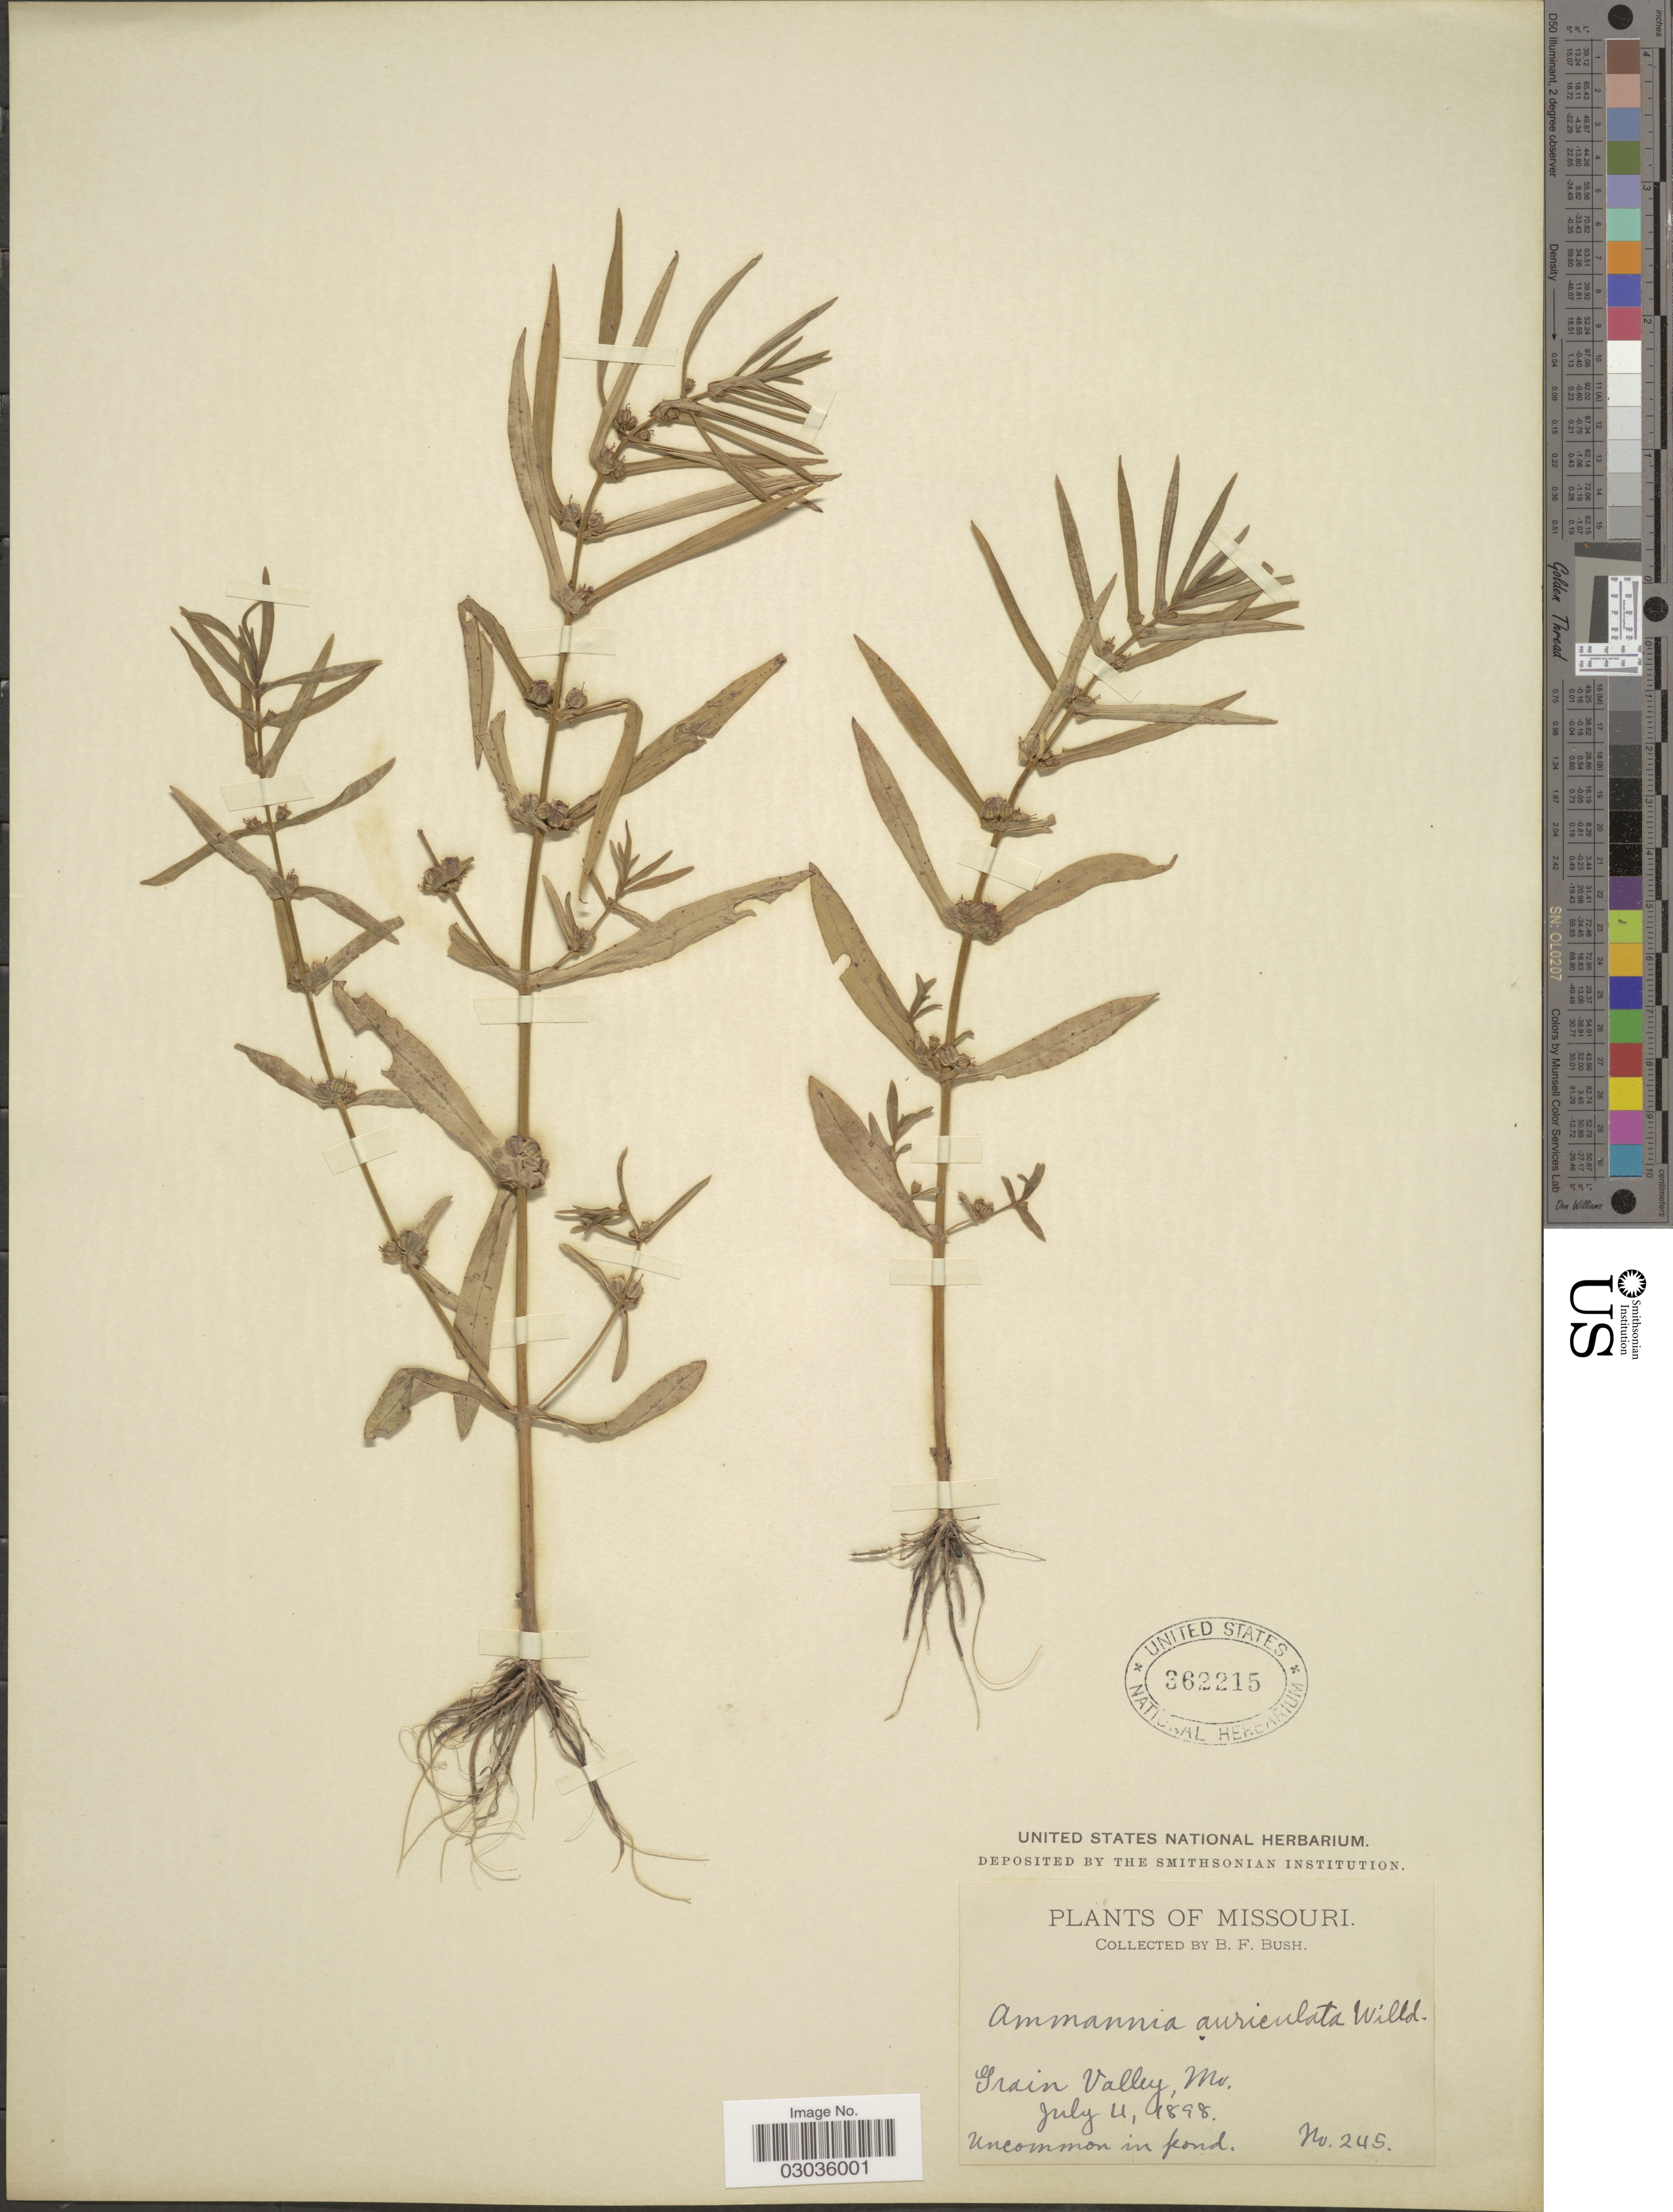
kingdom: Plantae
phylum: Tracheophyta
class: Magnoliopsida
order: Myrtales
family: Lythraceae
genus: Ammannia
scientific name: Ammannia auriculata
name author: Willd.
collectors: B. F. Bush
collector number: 245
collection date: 1898-07-04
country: United States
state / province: Missouri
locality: Grain Valley.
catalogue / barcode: US 362215